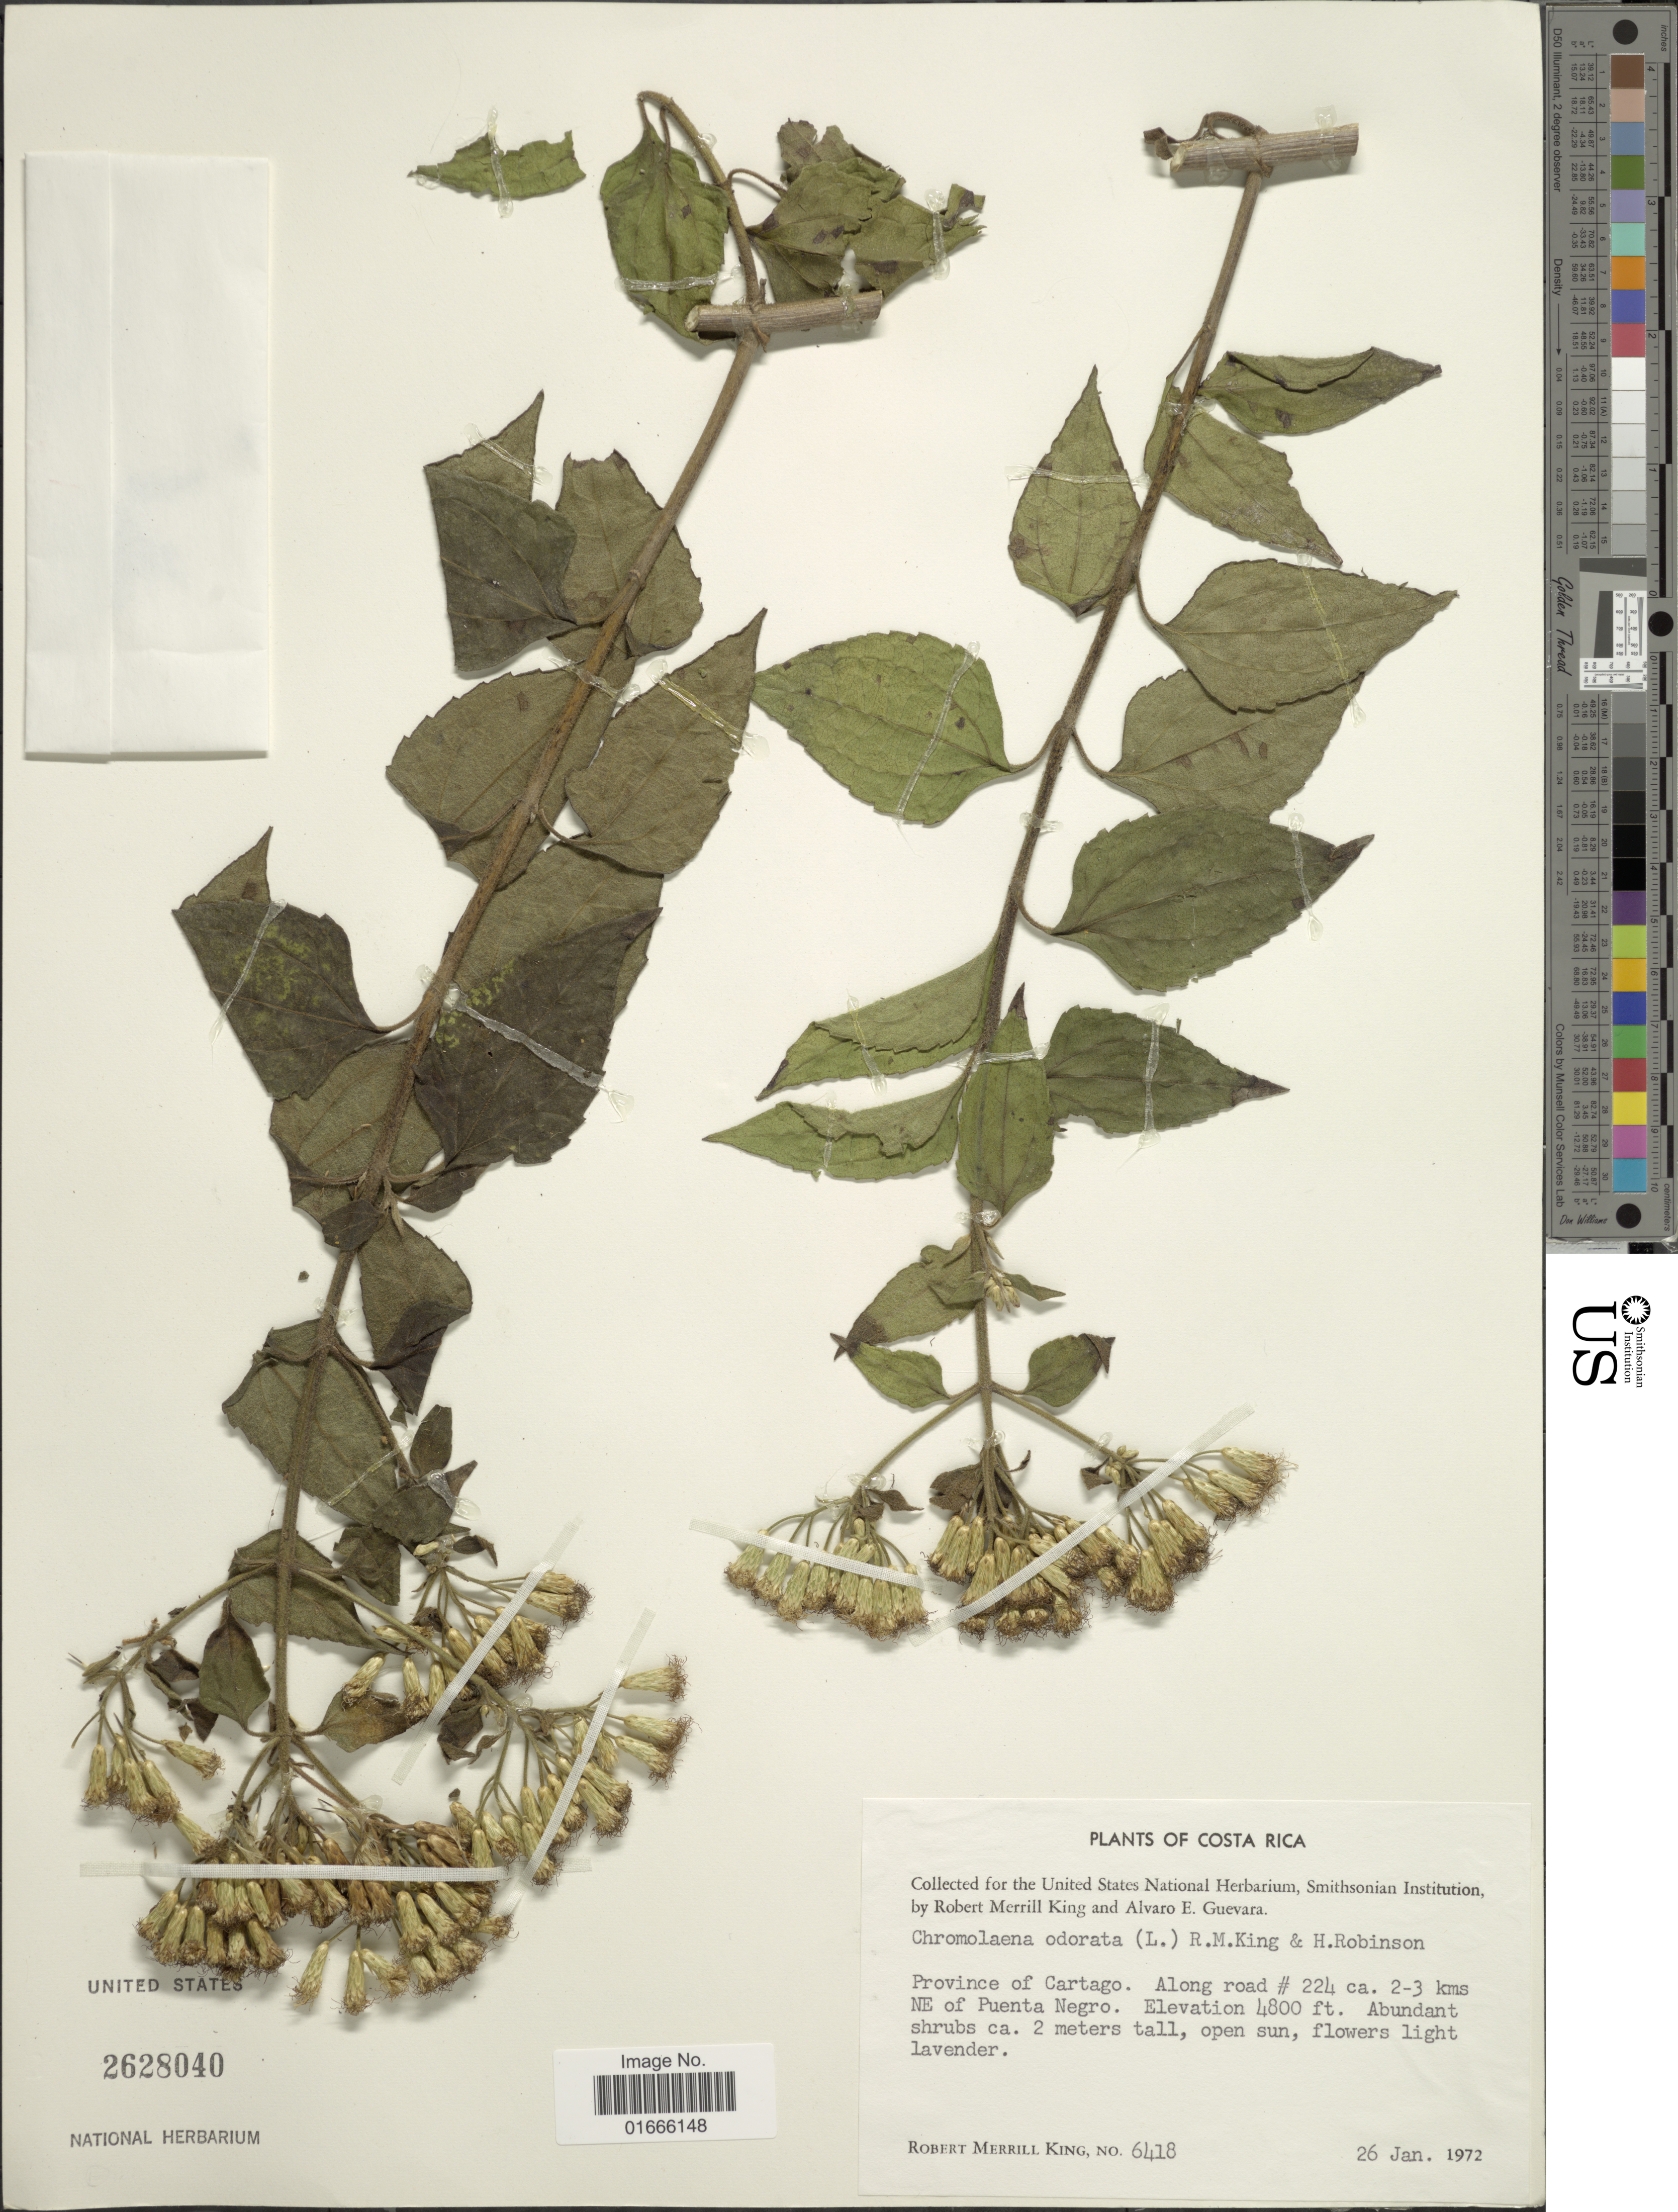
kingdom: Plantae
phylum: Tracheophyta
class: Magnoliopsida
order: Asterales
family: Asteraceae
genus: Chromolaena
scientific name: Chromolaena odorata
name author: (L.) R.M. King & H. Rob.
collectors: R. M. King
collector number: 6418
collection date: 1972-01-26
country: Costa Rica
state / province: Cartago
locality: Province of Cartago, along road #224 ca. 2-3 kms NE of Puenta Negro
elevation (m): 1463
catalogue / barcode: US 2628040